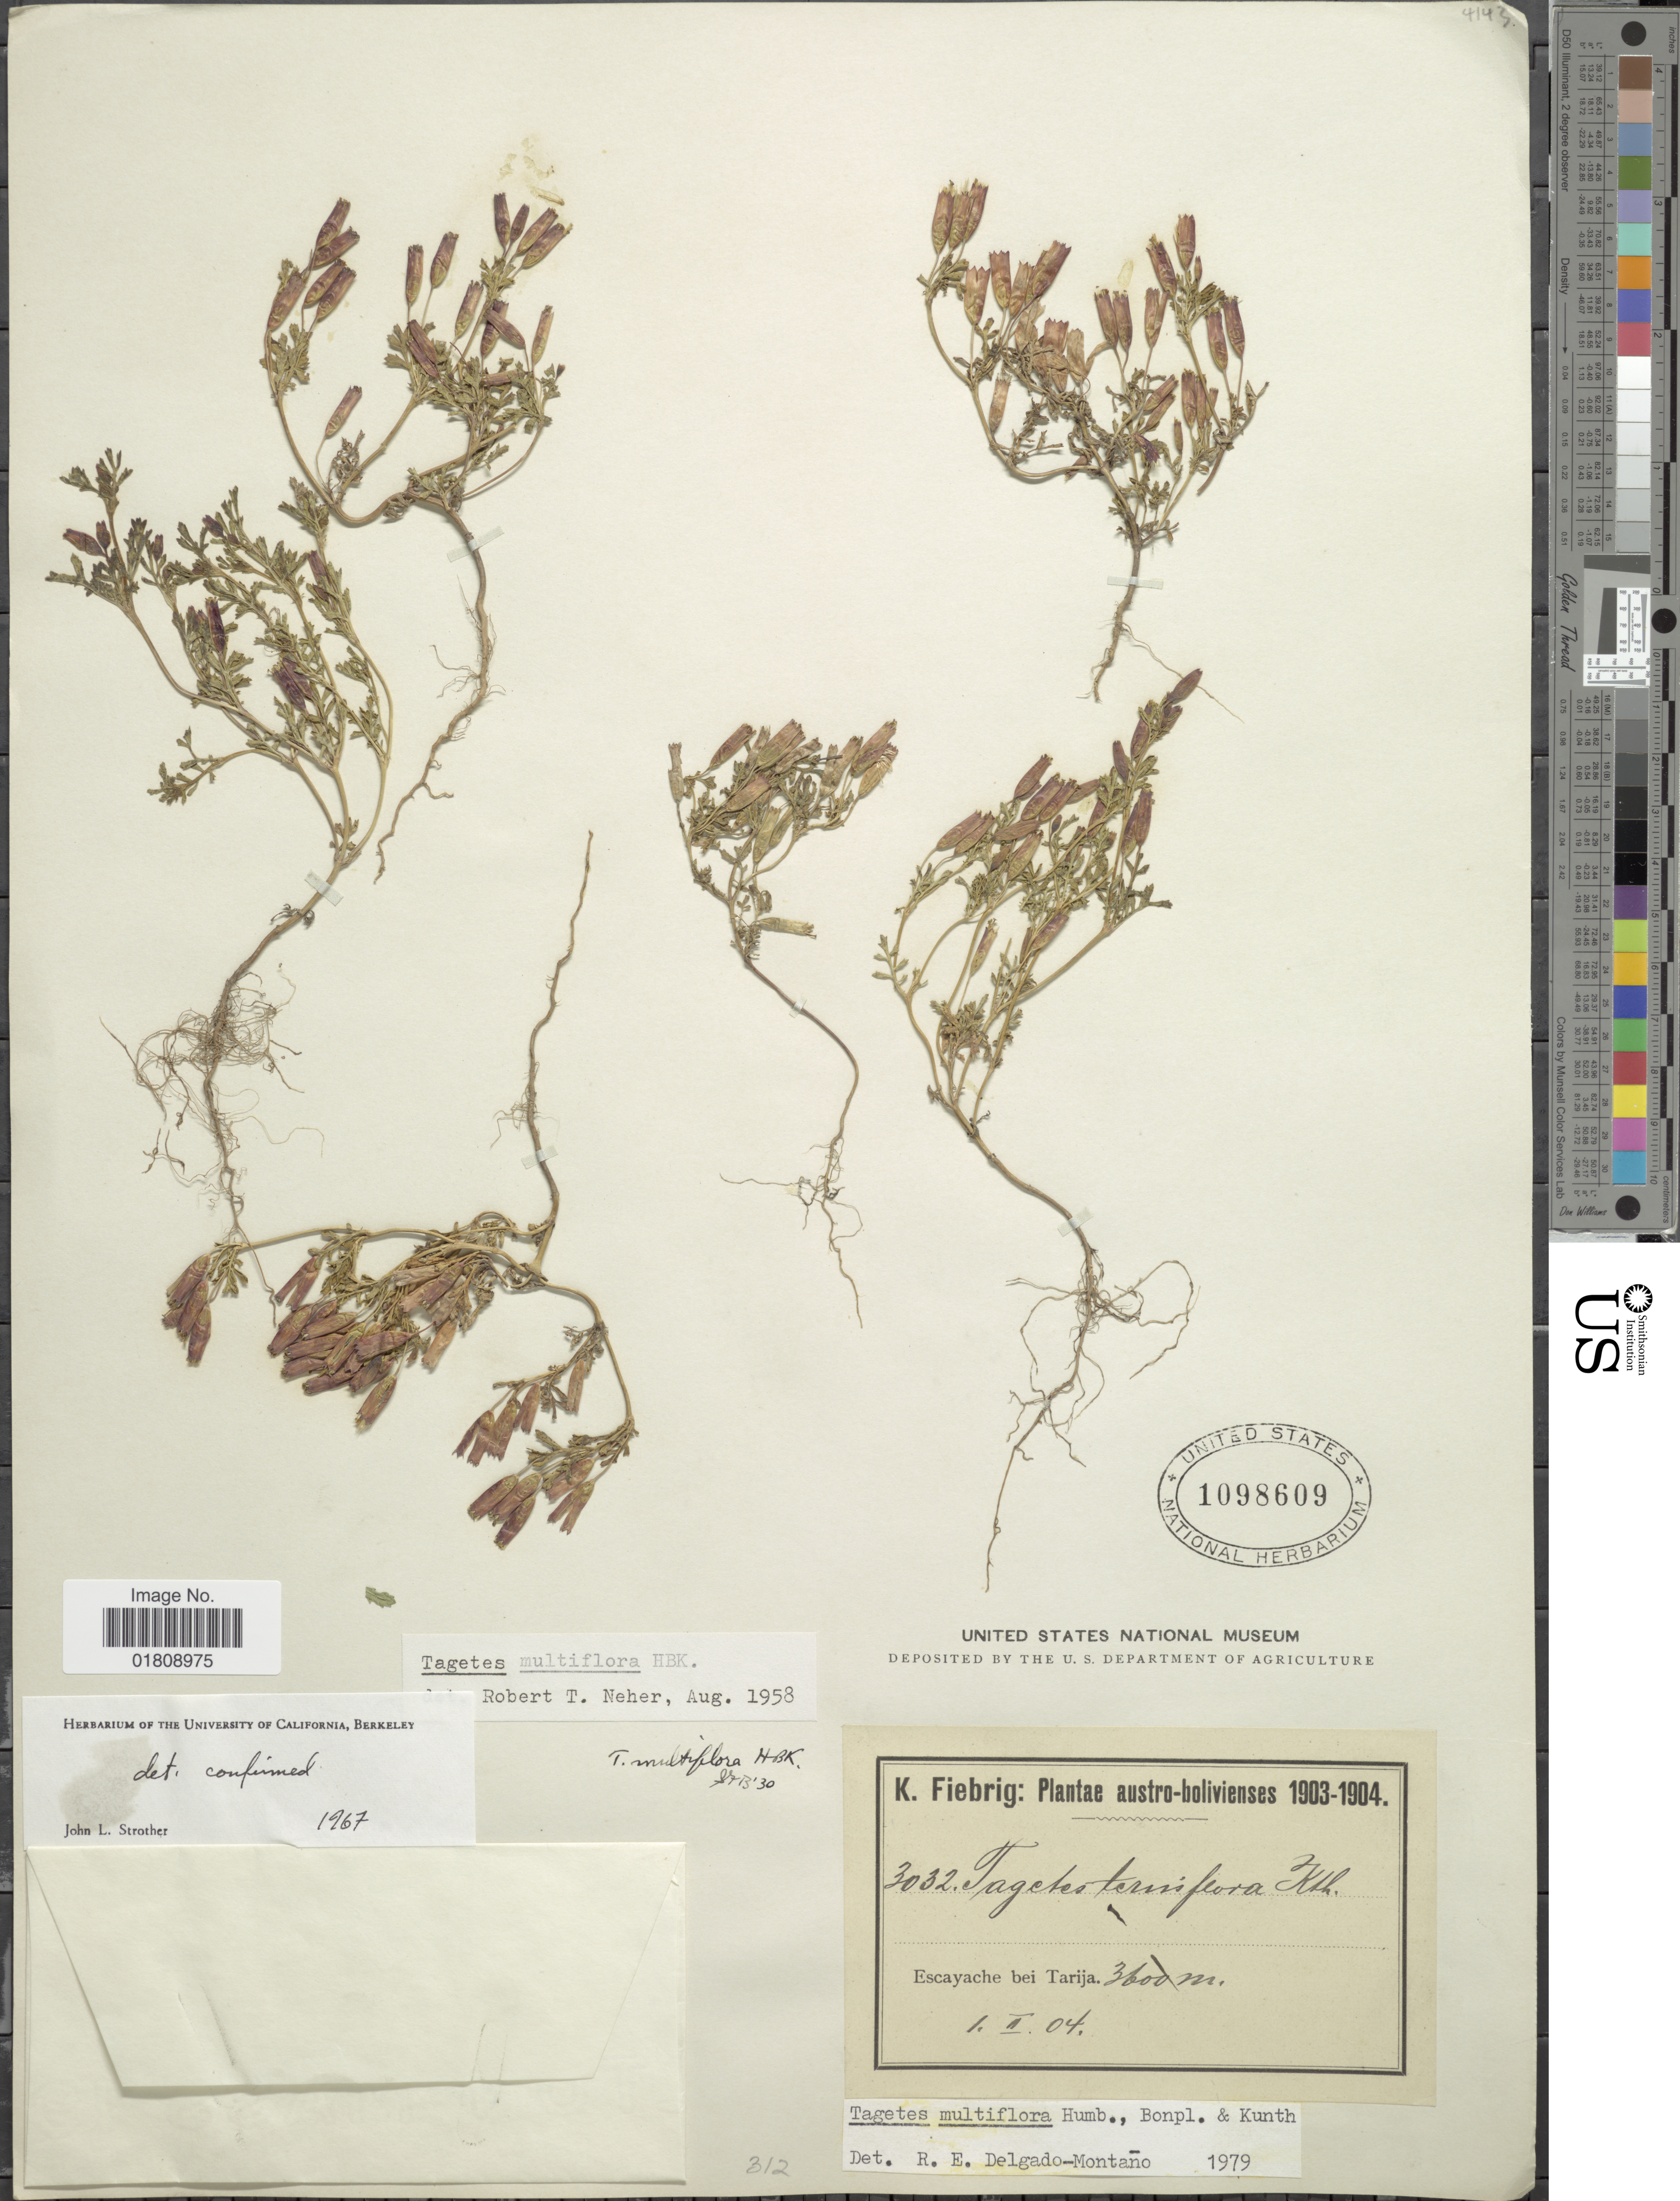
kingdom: Plantae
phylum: Tracheophyta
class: Magnoliopsida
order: Asterales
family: Asteraceae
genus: Tagetes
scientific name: Tagetes multiflora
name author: Kunth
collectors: K. Fiebrig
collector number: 3032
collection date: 1904-02-01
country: Bolivia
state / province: Tarija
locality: Austro-bolivienses, escayache bei Tarija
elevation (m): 3600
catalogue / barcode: US 1098609